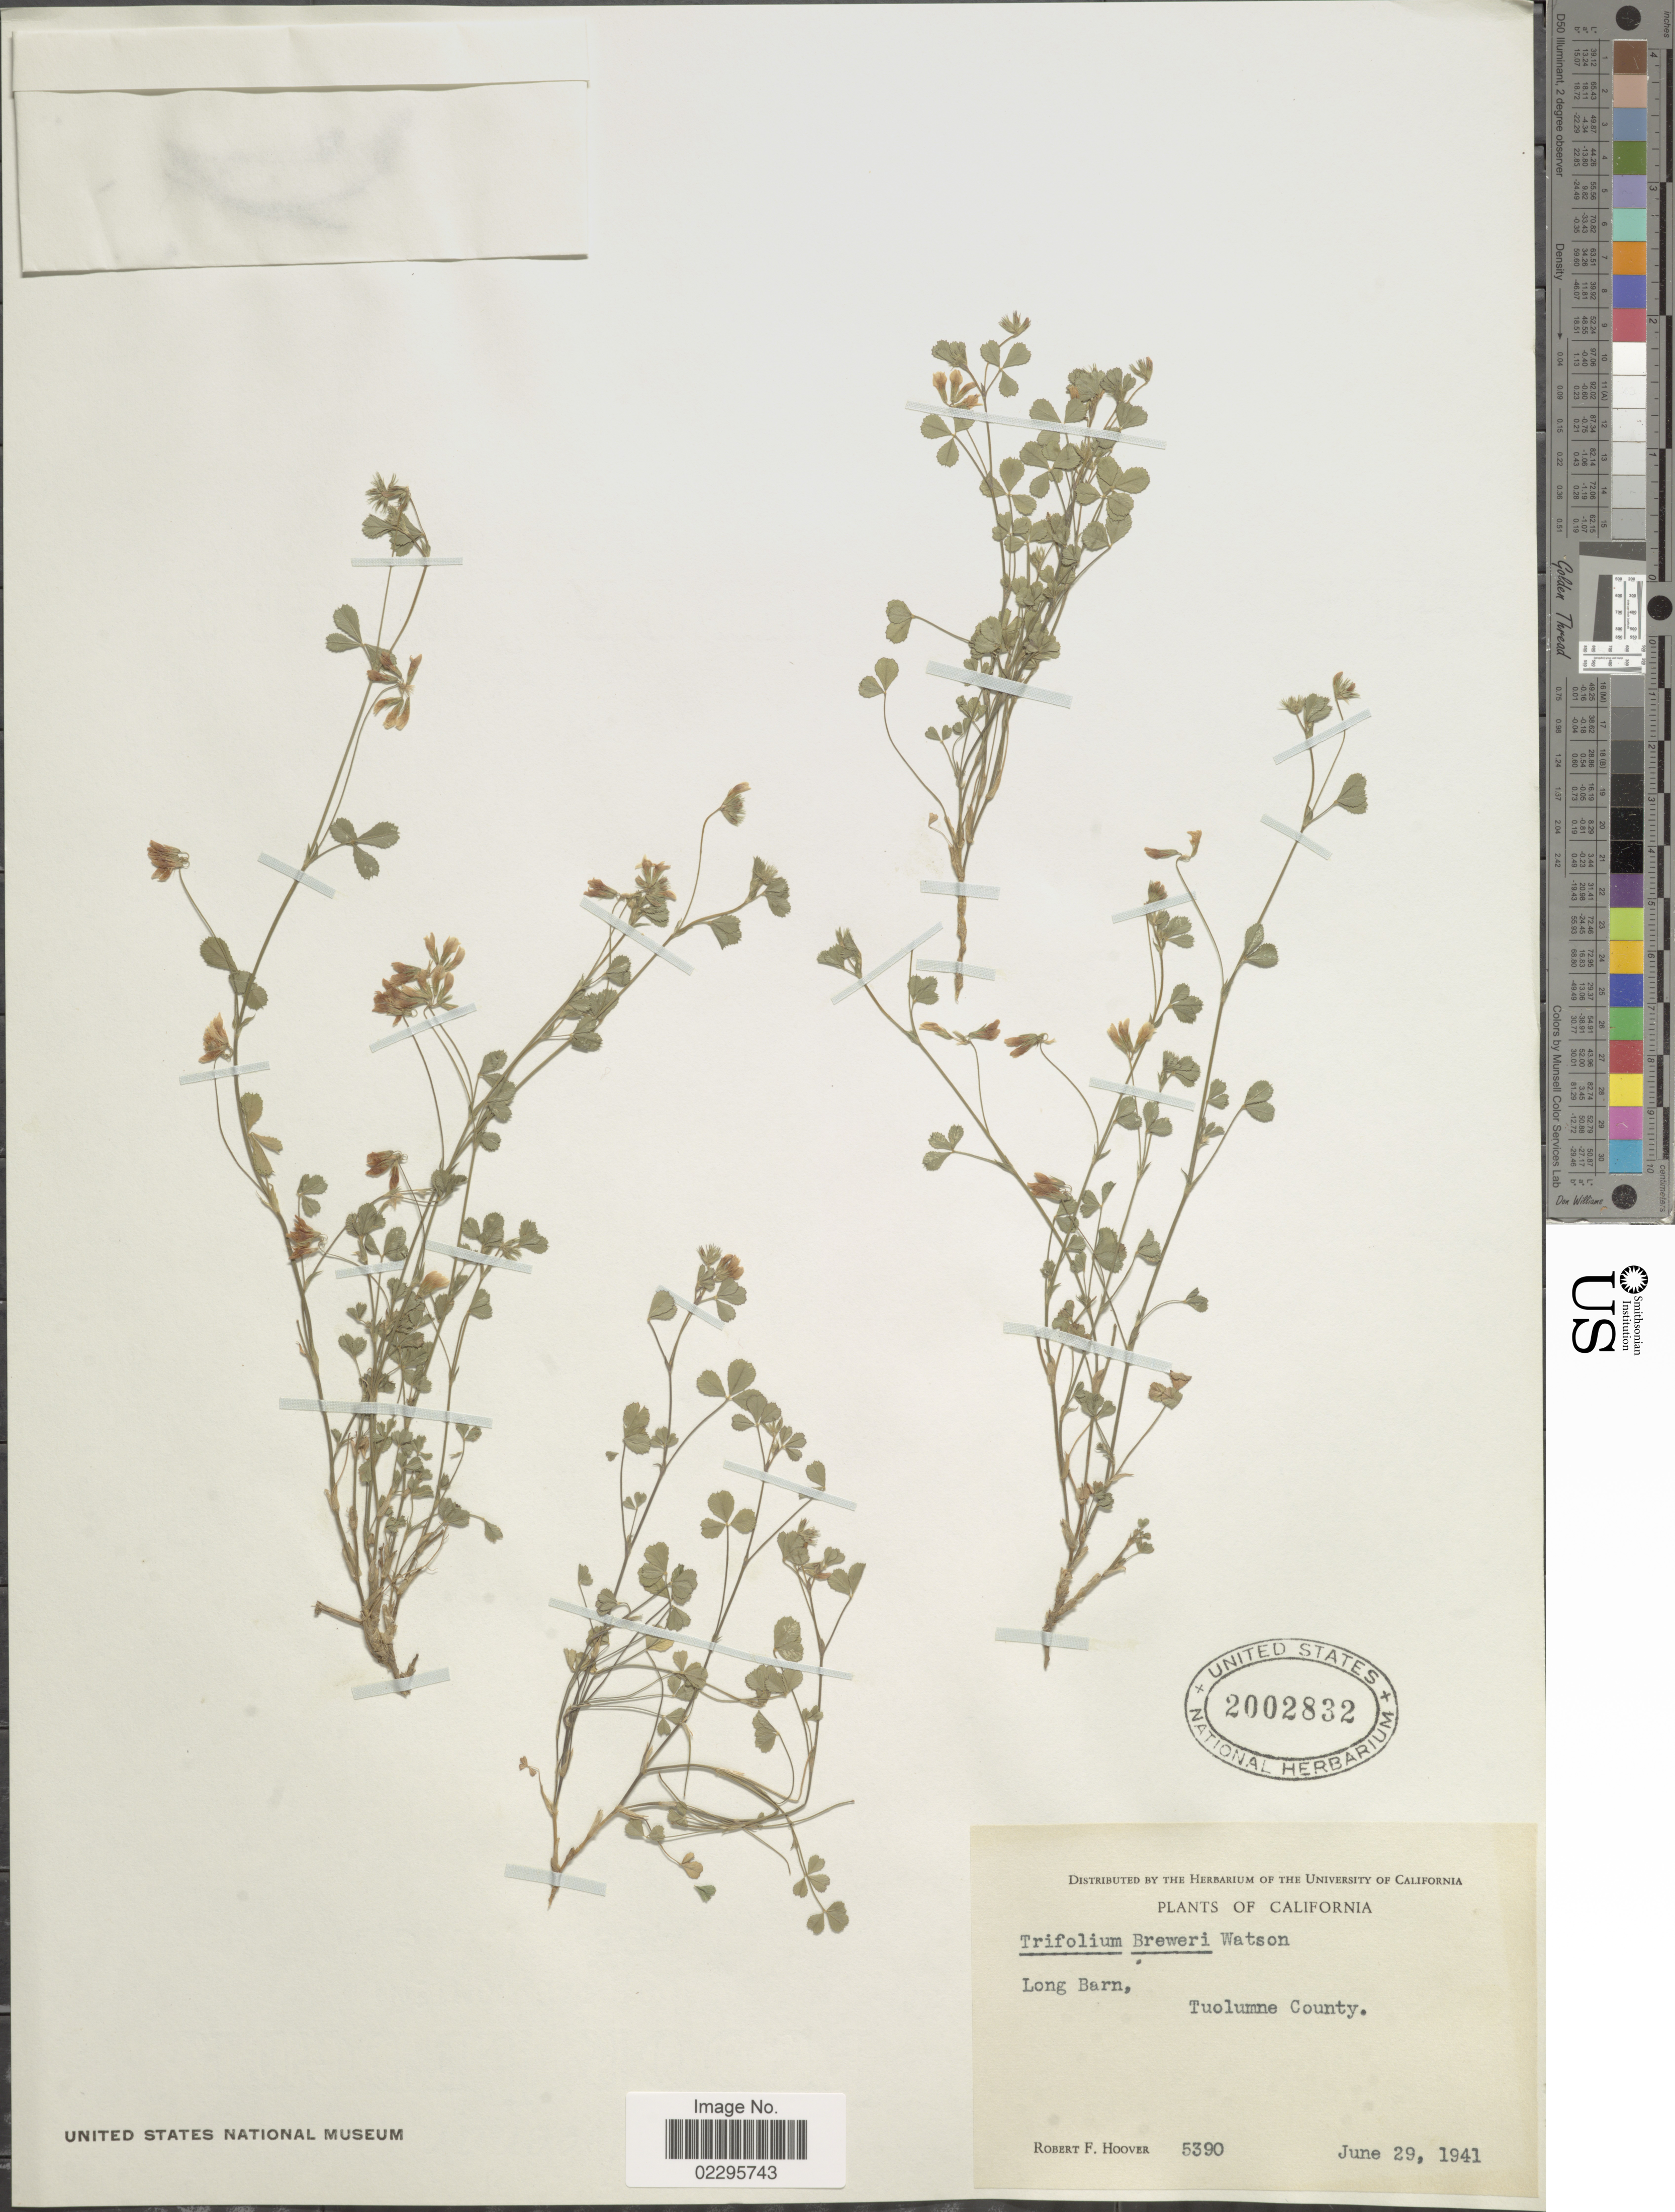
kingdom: Plantae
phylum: Tracheophyta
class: Magnoliopsida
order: Fabales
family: Fabaceae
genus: Trifolium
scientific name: Trifolium breweri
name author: S. Watson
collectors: R. F. Hoover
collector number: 5390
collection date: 1941-06-29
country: United States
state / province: California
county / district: Tuolumne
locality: Long Barn, Tuolume County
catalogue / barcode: US 2002832